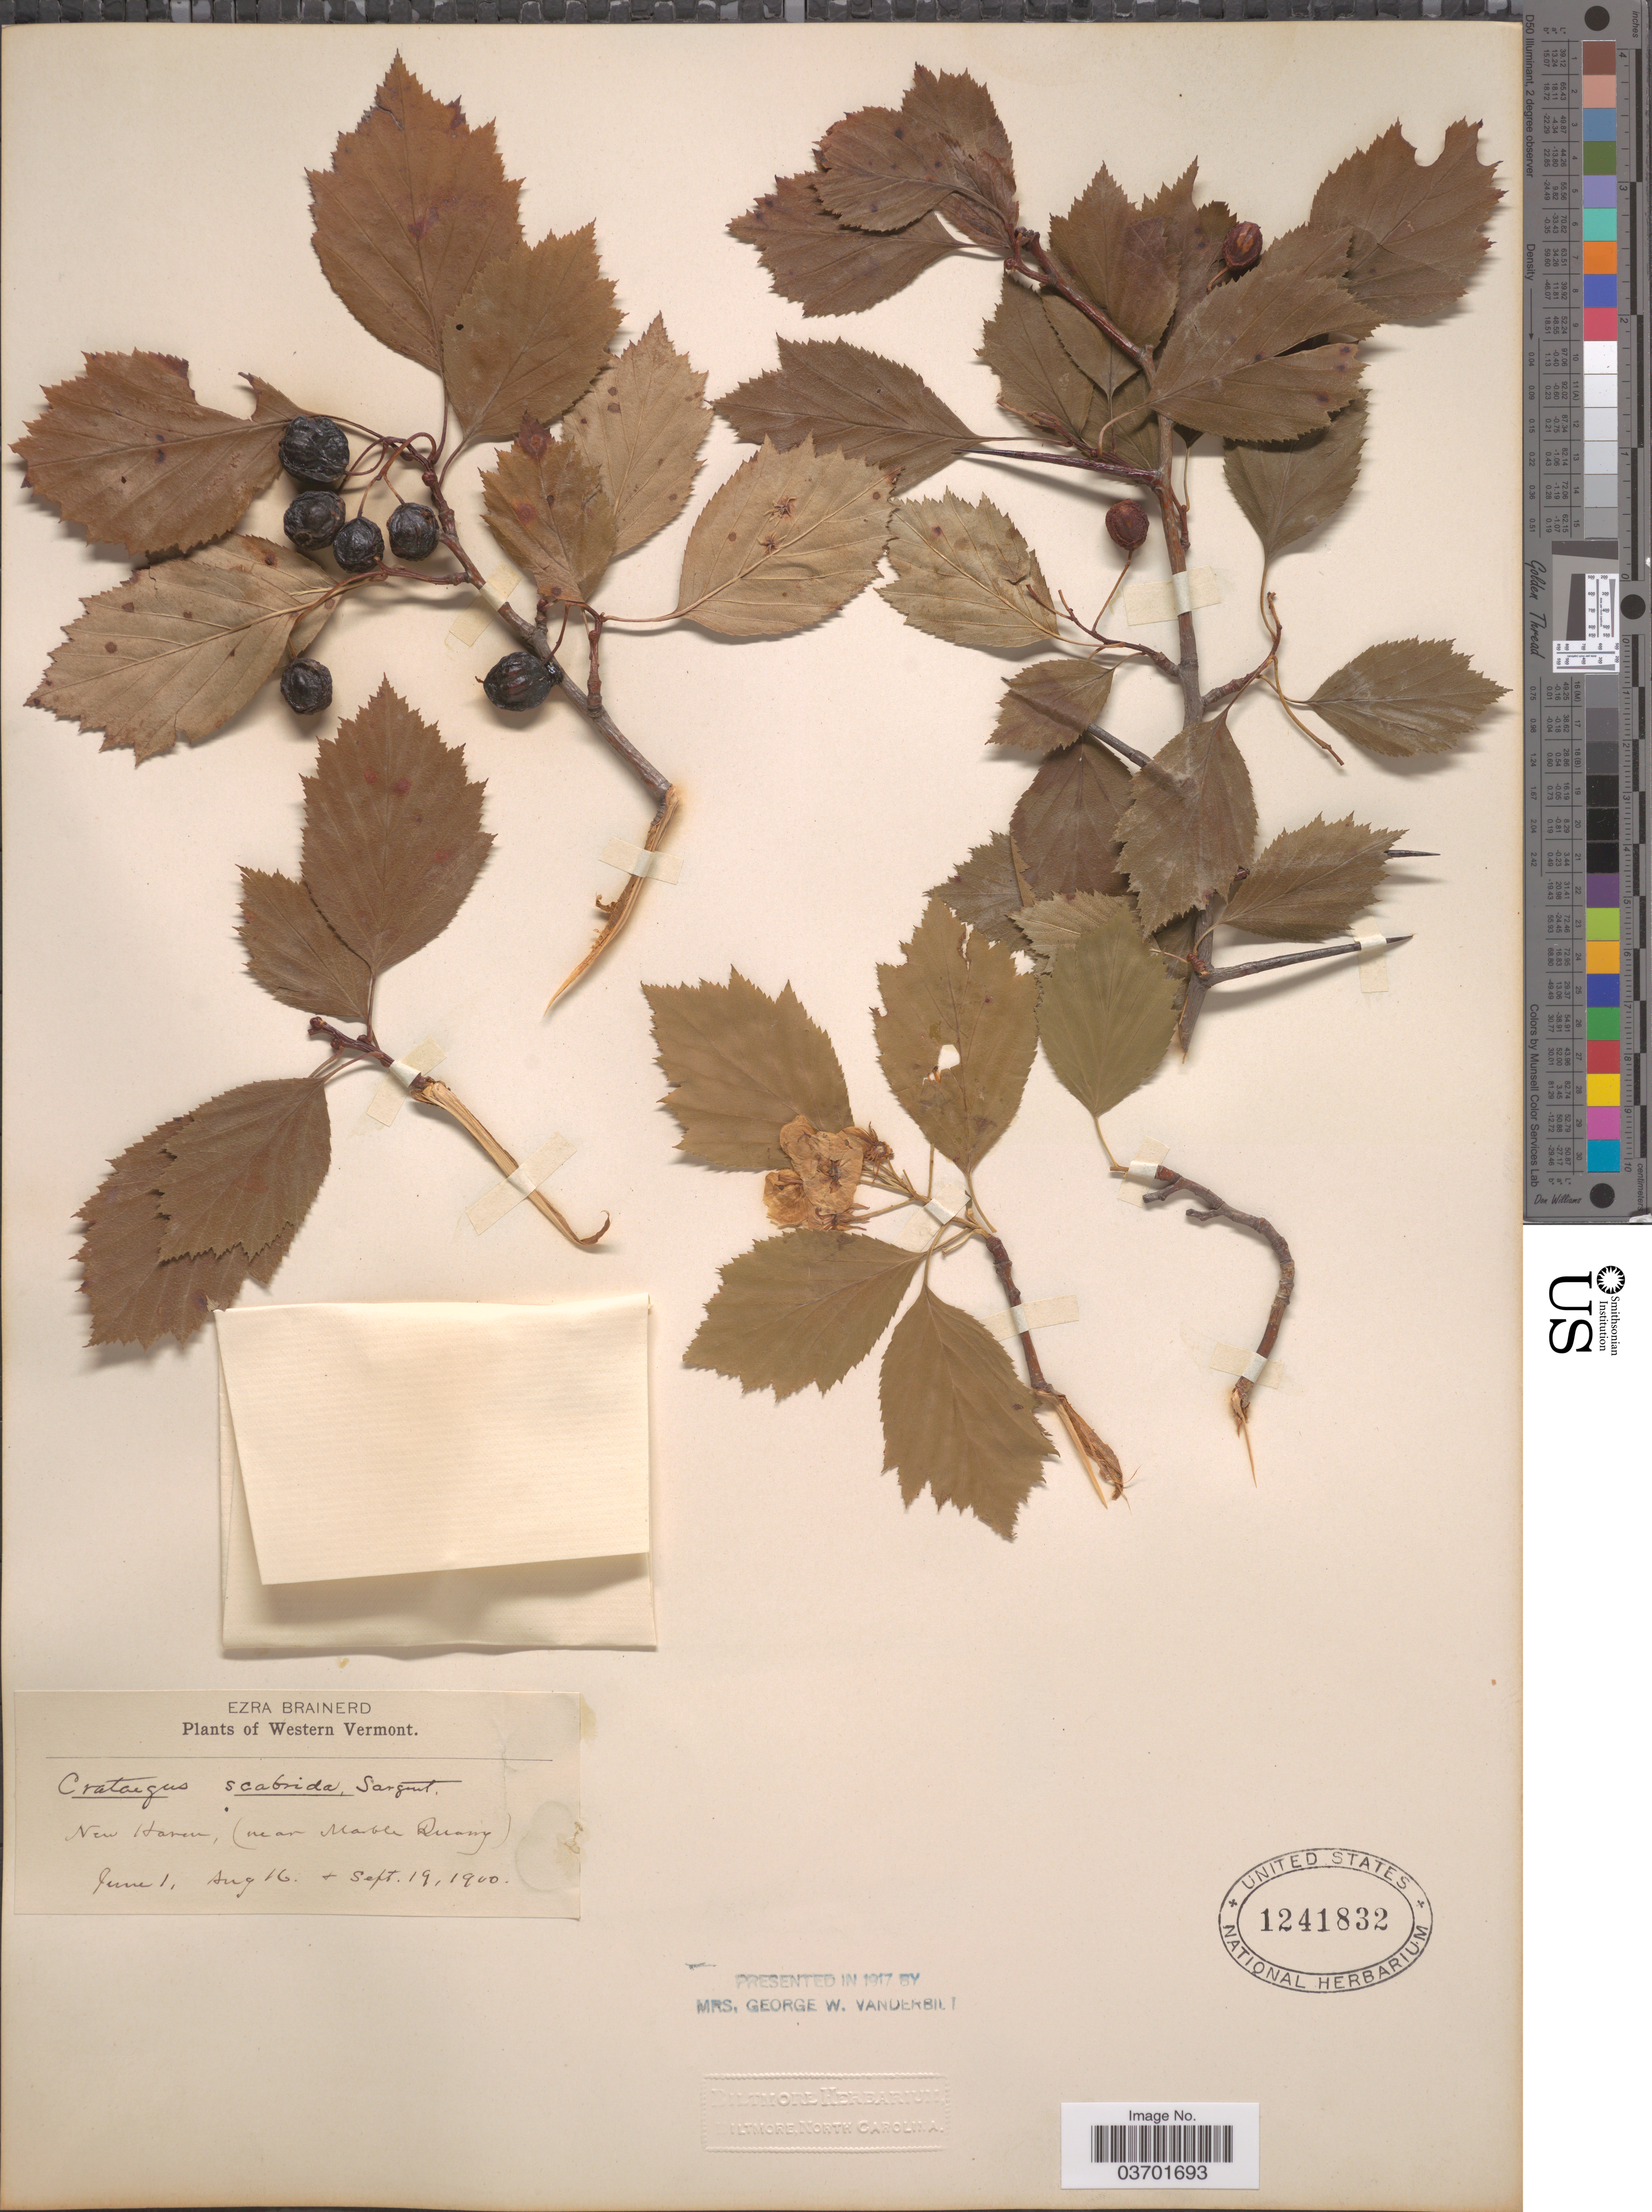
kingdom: Plantae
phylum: Tracheophyta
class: Magnoliopsida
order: Rosales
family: Rosaceae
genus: Crataegus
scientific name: Crataegus scabrida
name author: Sarg.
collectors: E. Brainerd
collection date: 1900-06-01/1900-09-19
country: United States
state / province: Vermont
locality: Western Vermont. New Haven, (near Marble Quarry).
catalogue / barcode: US 1241832